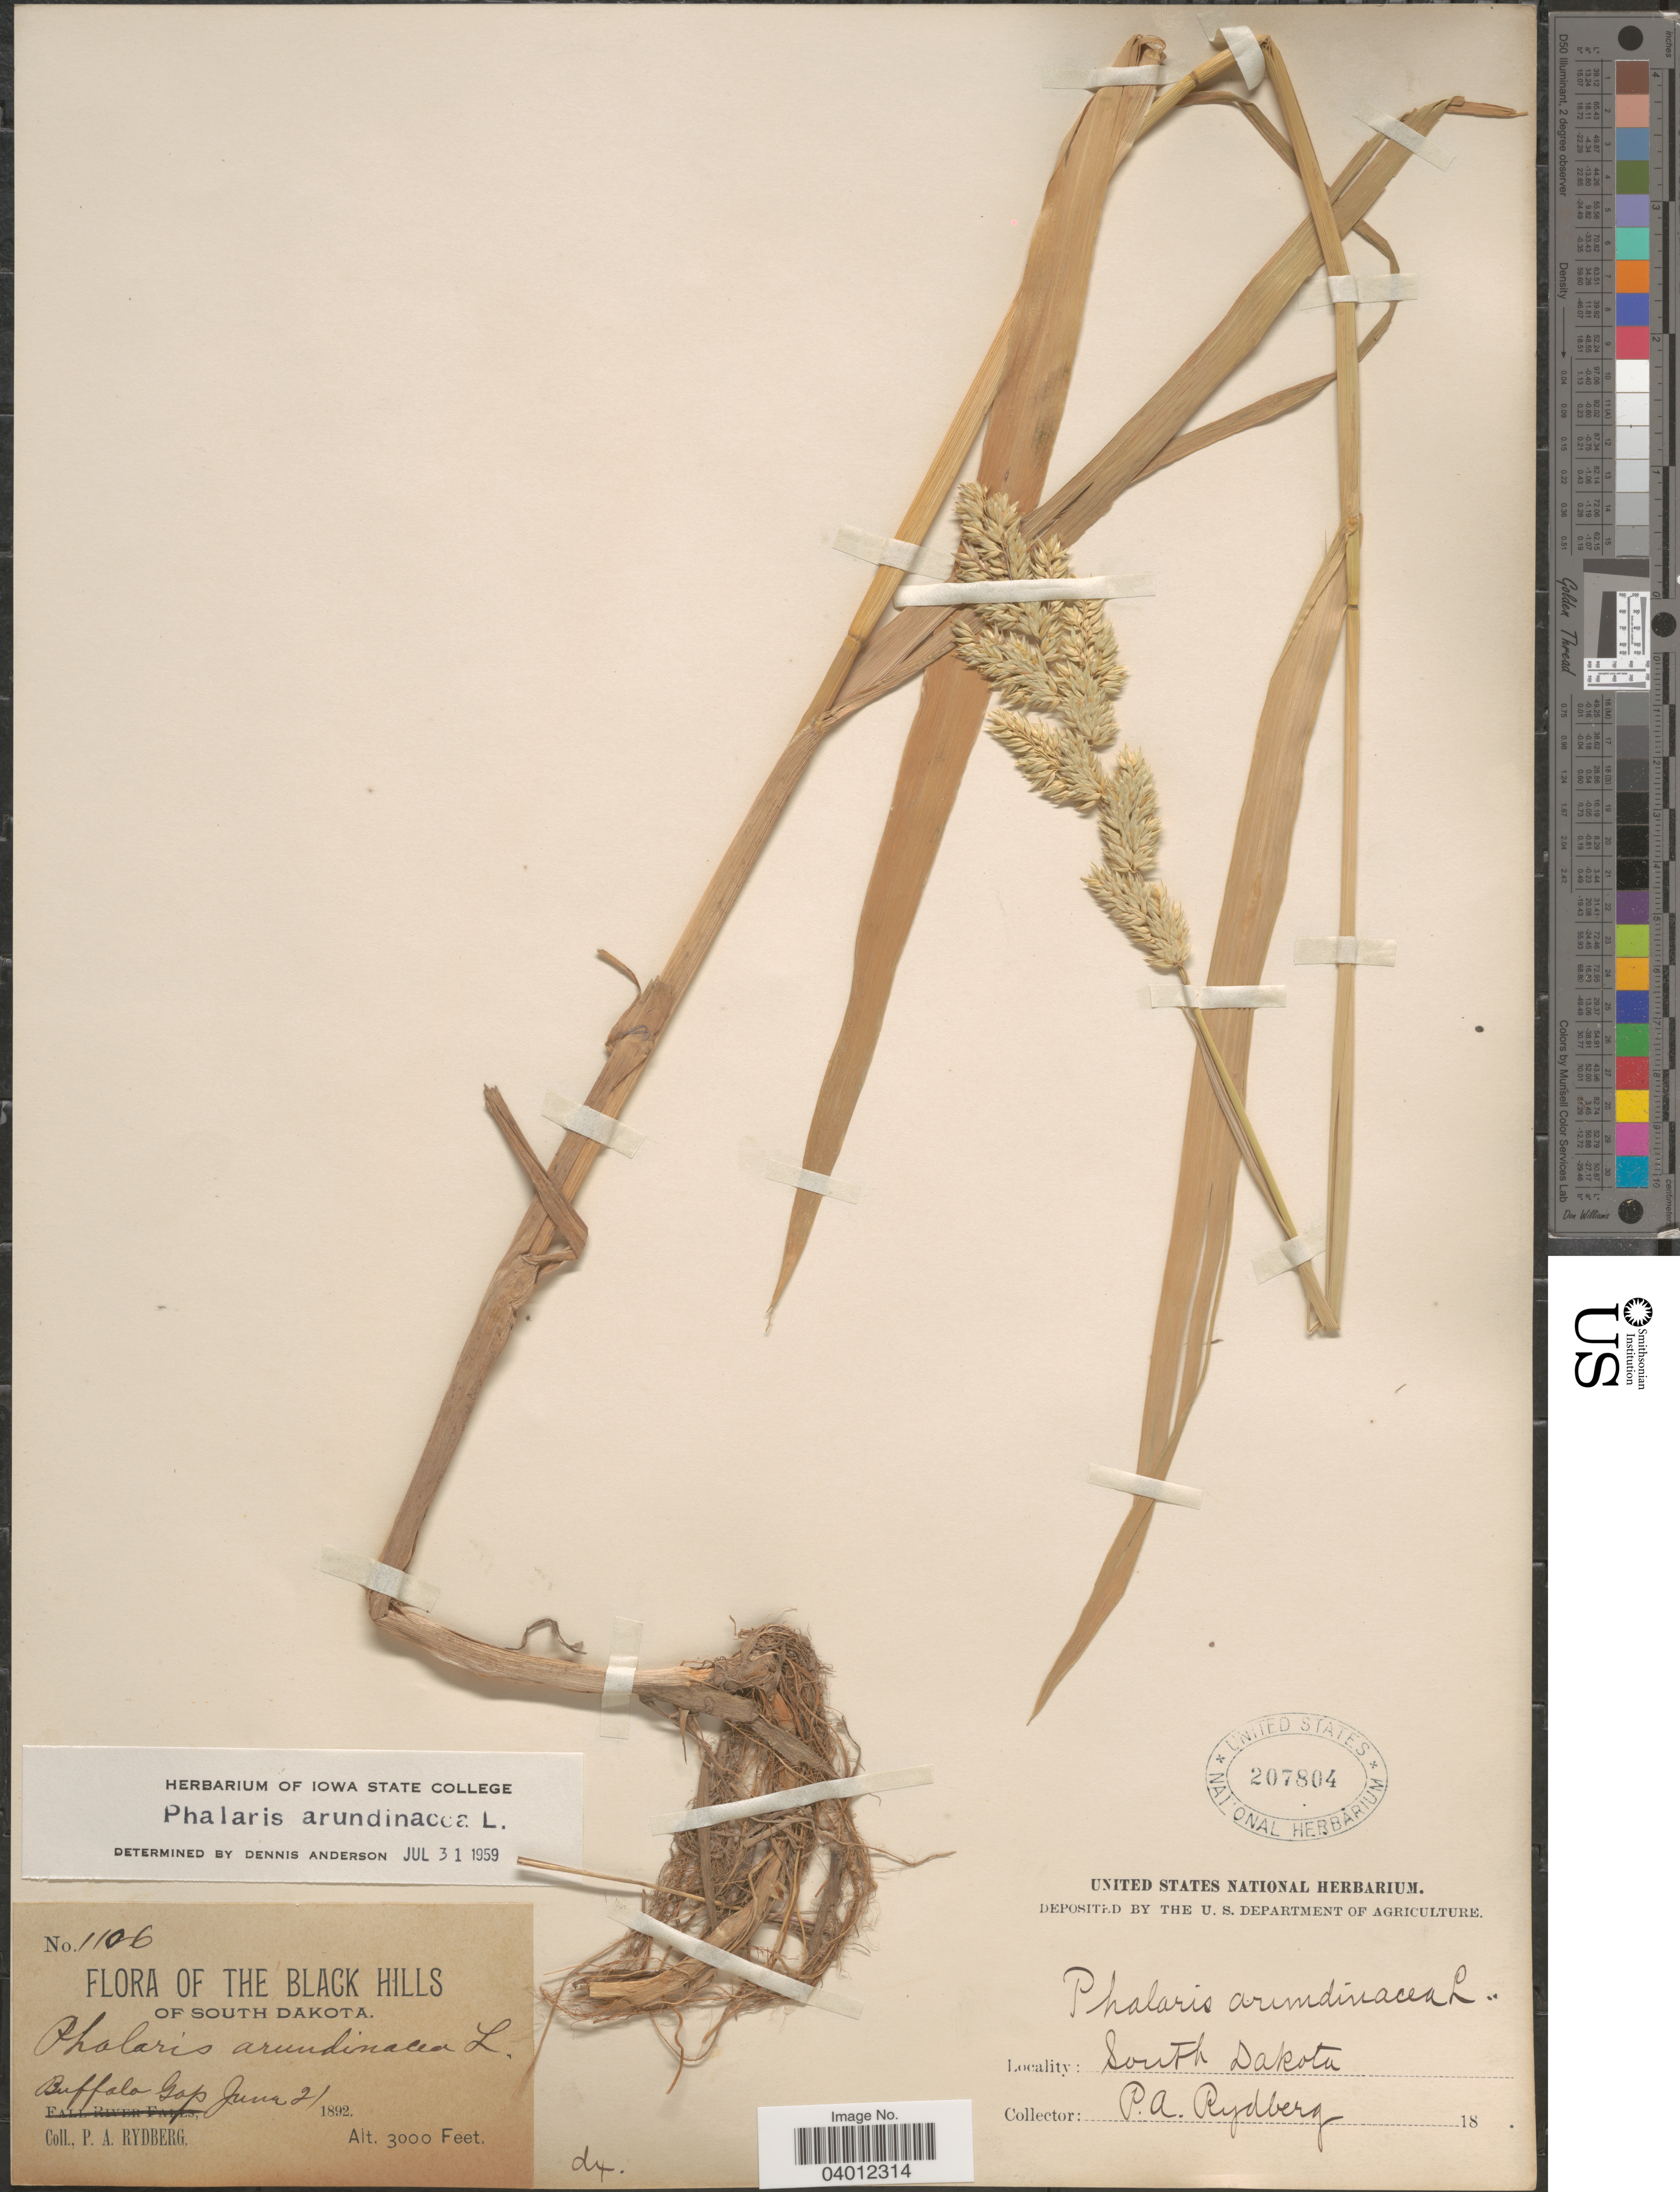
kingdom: Plantae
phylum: Tracheophyta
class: Liliopsida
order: Poales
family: Poaceae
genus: Phalaris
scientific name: Phalaris arundinacea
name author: L.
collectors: P. A. Rydberg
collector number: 1106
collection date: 1892-06-21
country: United States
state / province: South Dakota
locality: The Black Hills. Buffalo Gap.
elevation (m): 914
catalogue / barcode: US 207804